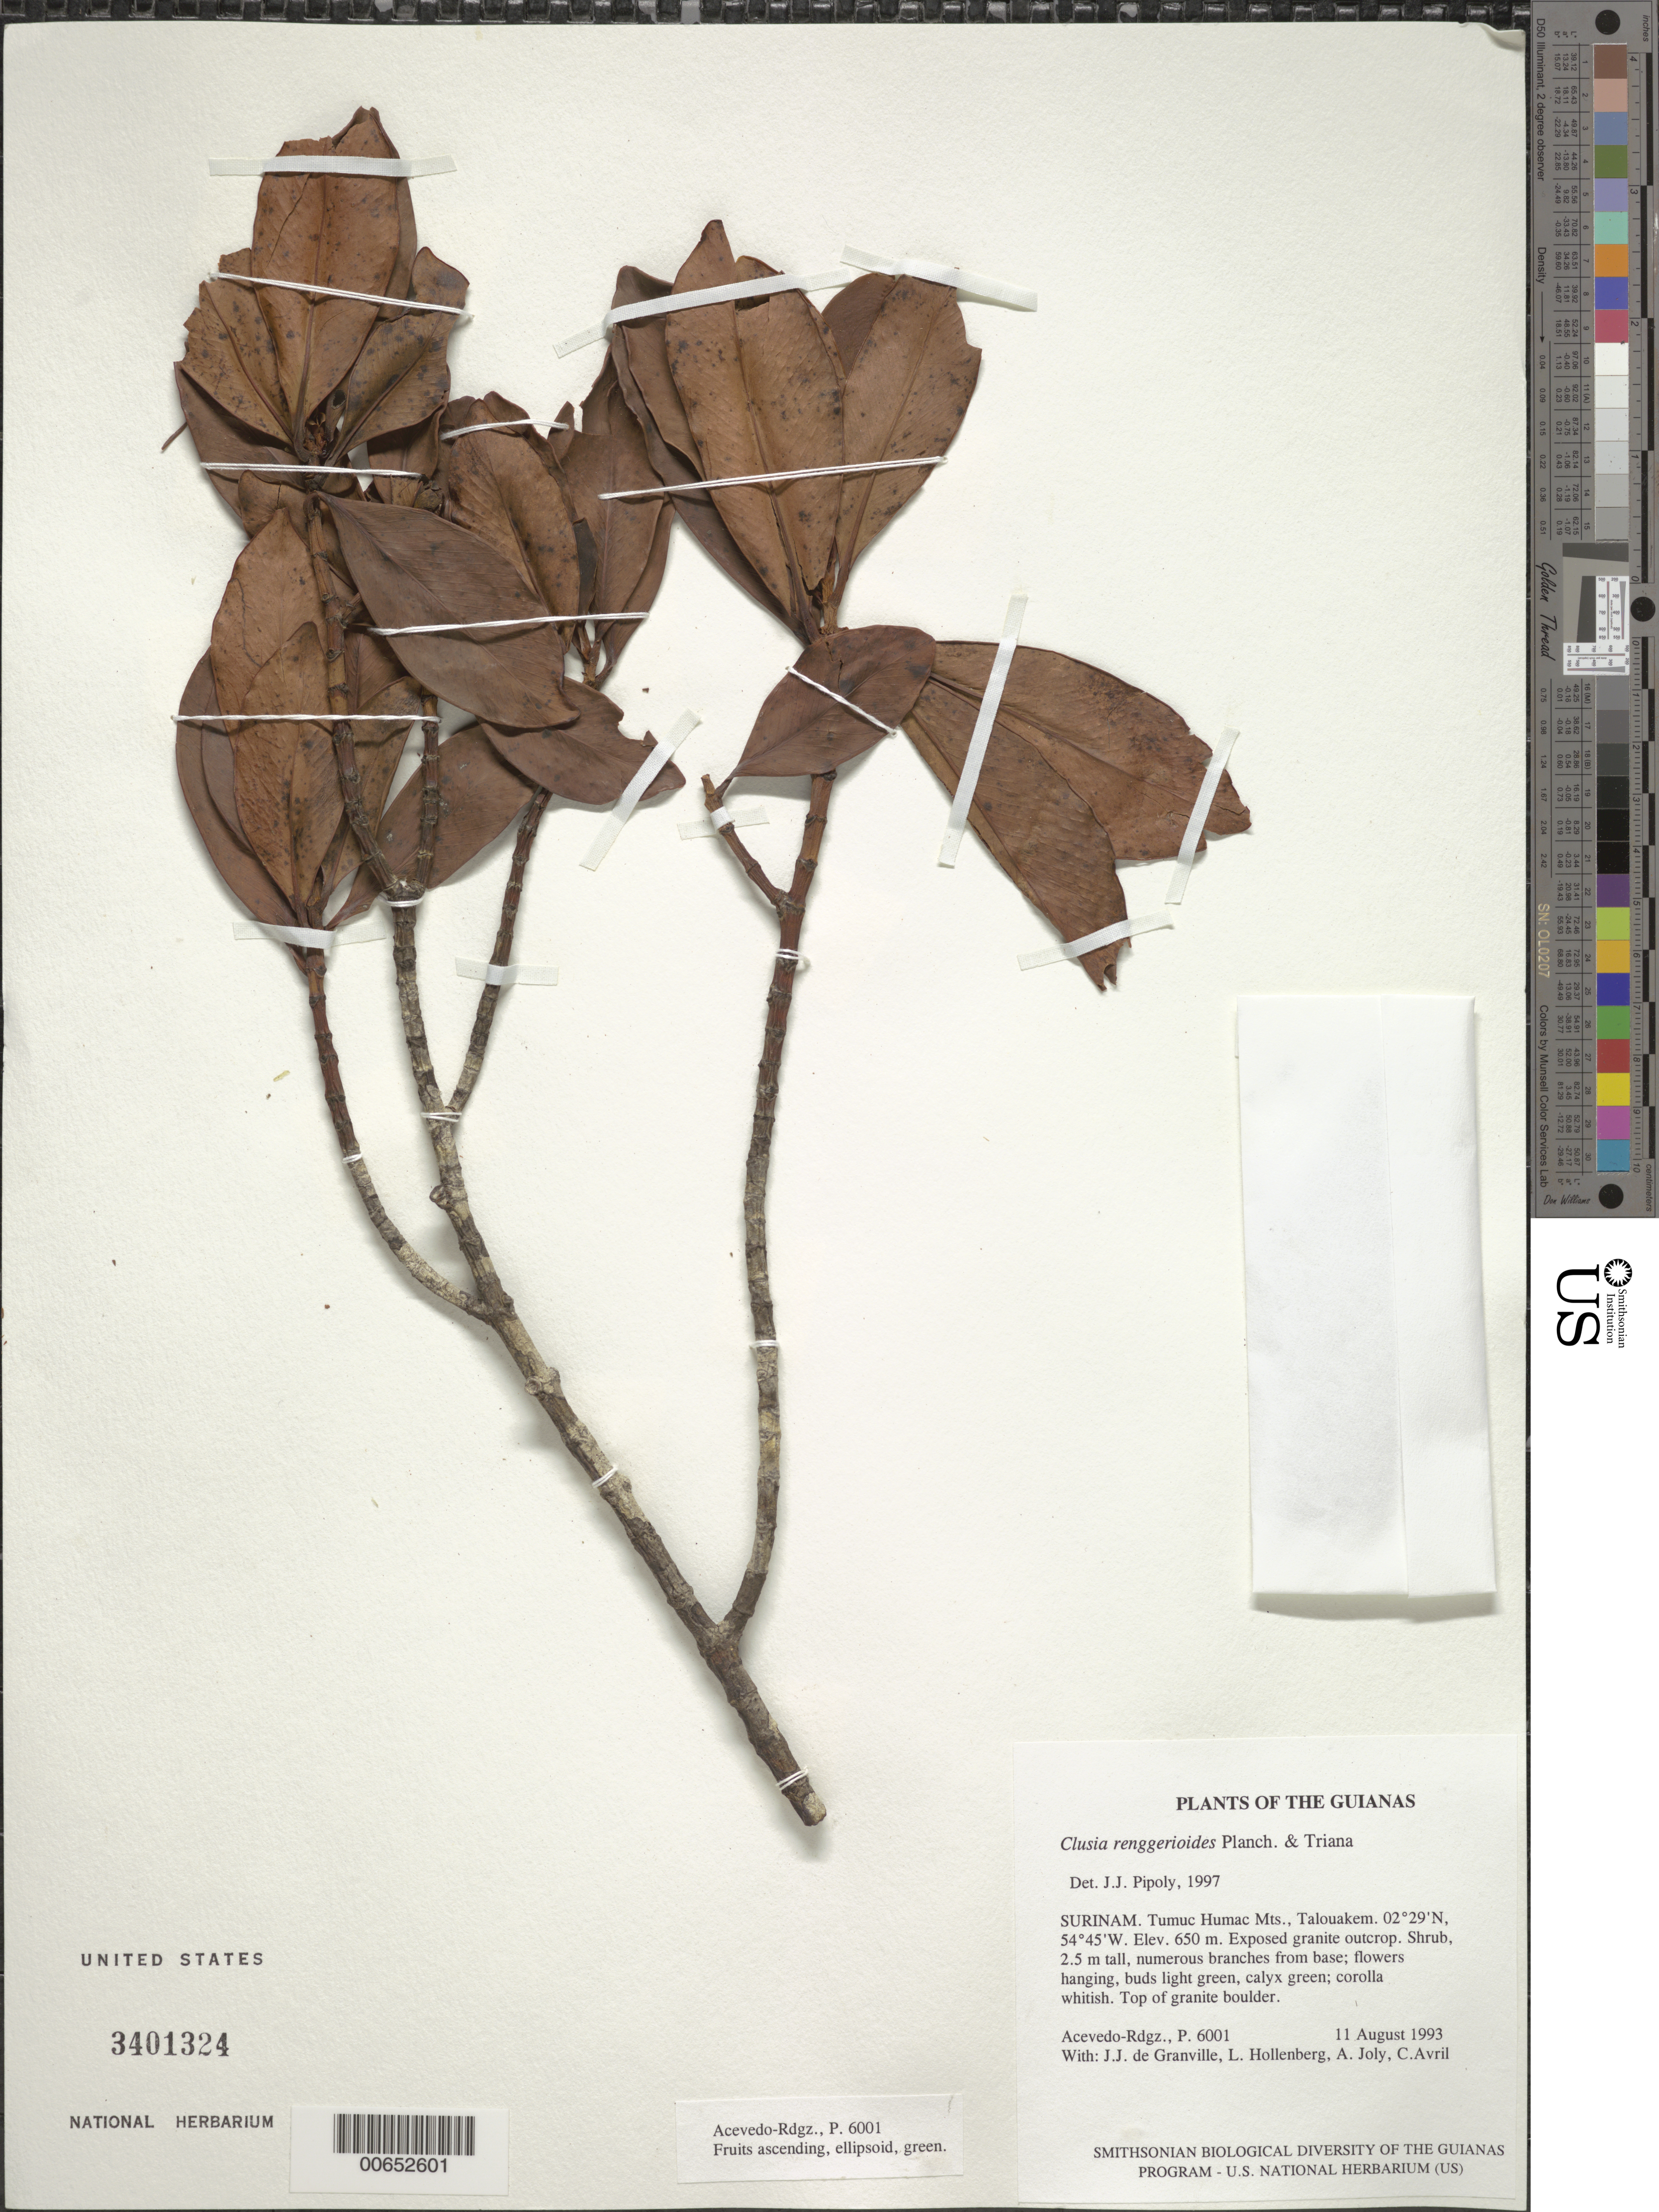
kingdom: Plantae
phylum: Tracheophyta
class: Magnoliopsida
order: Malpighiales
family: Clusiaceae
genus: Clusia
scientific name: Clusia renggerioides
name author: Planch. & Triana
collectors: P. Acevedo-Rodr., J.-J. de Granville, L. Hollenberg, A. Joly & C. Avril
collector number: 6001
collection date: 1993-08-11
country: Suriname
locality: The Guianas, Tumuc Humac Mts., Talouakem.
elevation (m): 650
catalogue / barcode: US 3401324